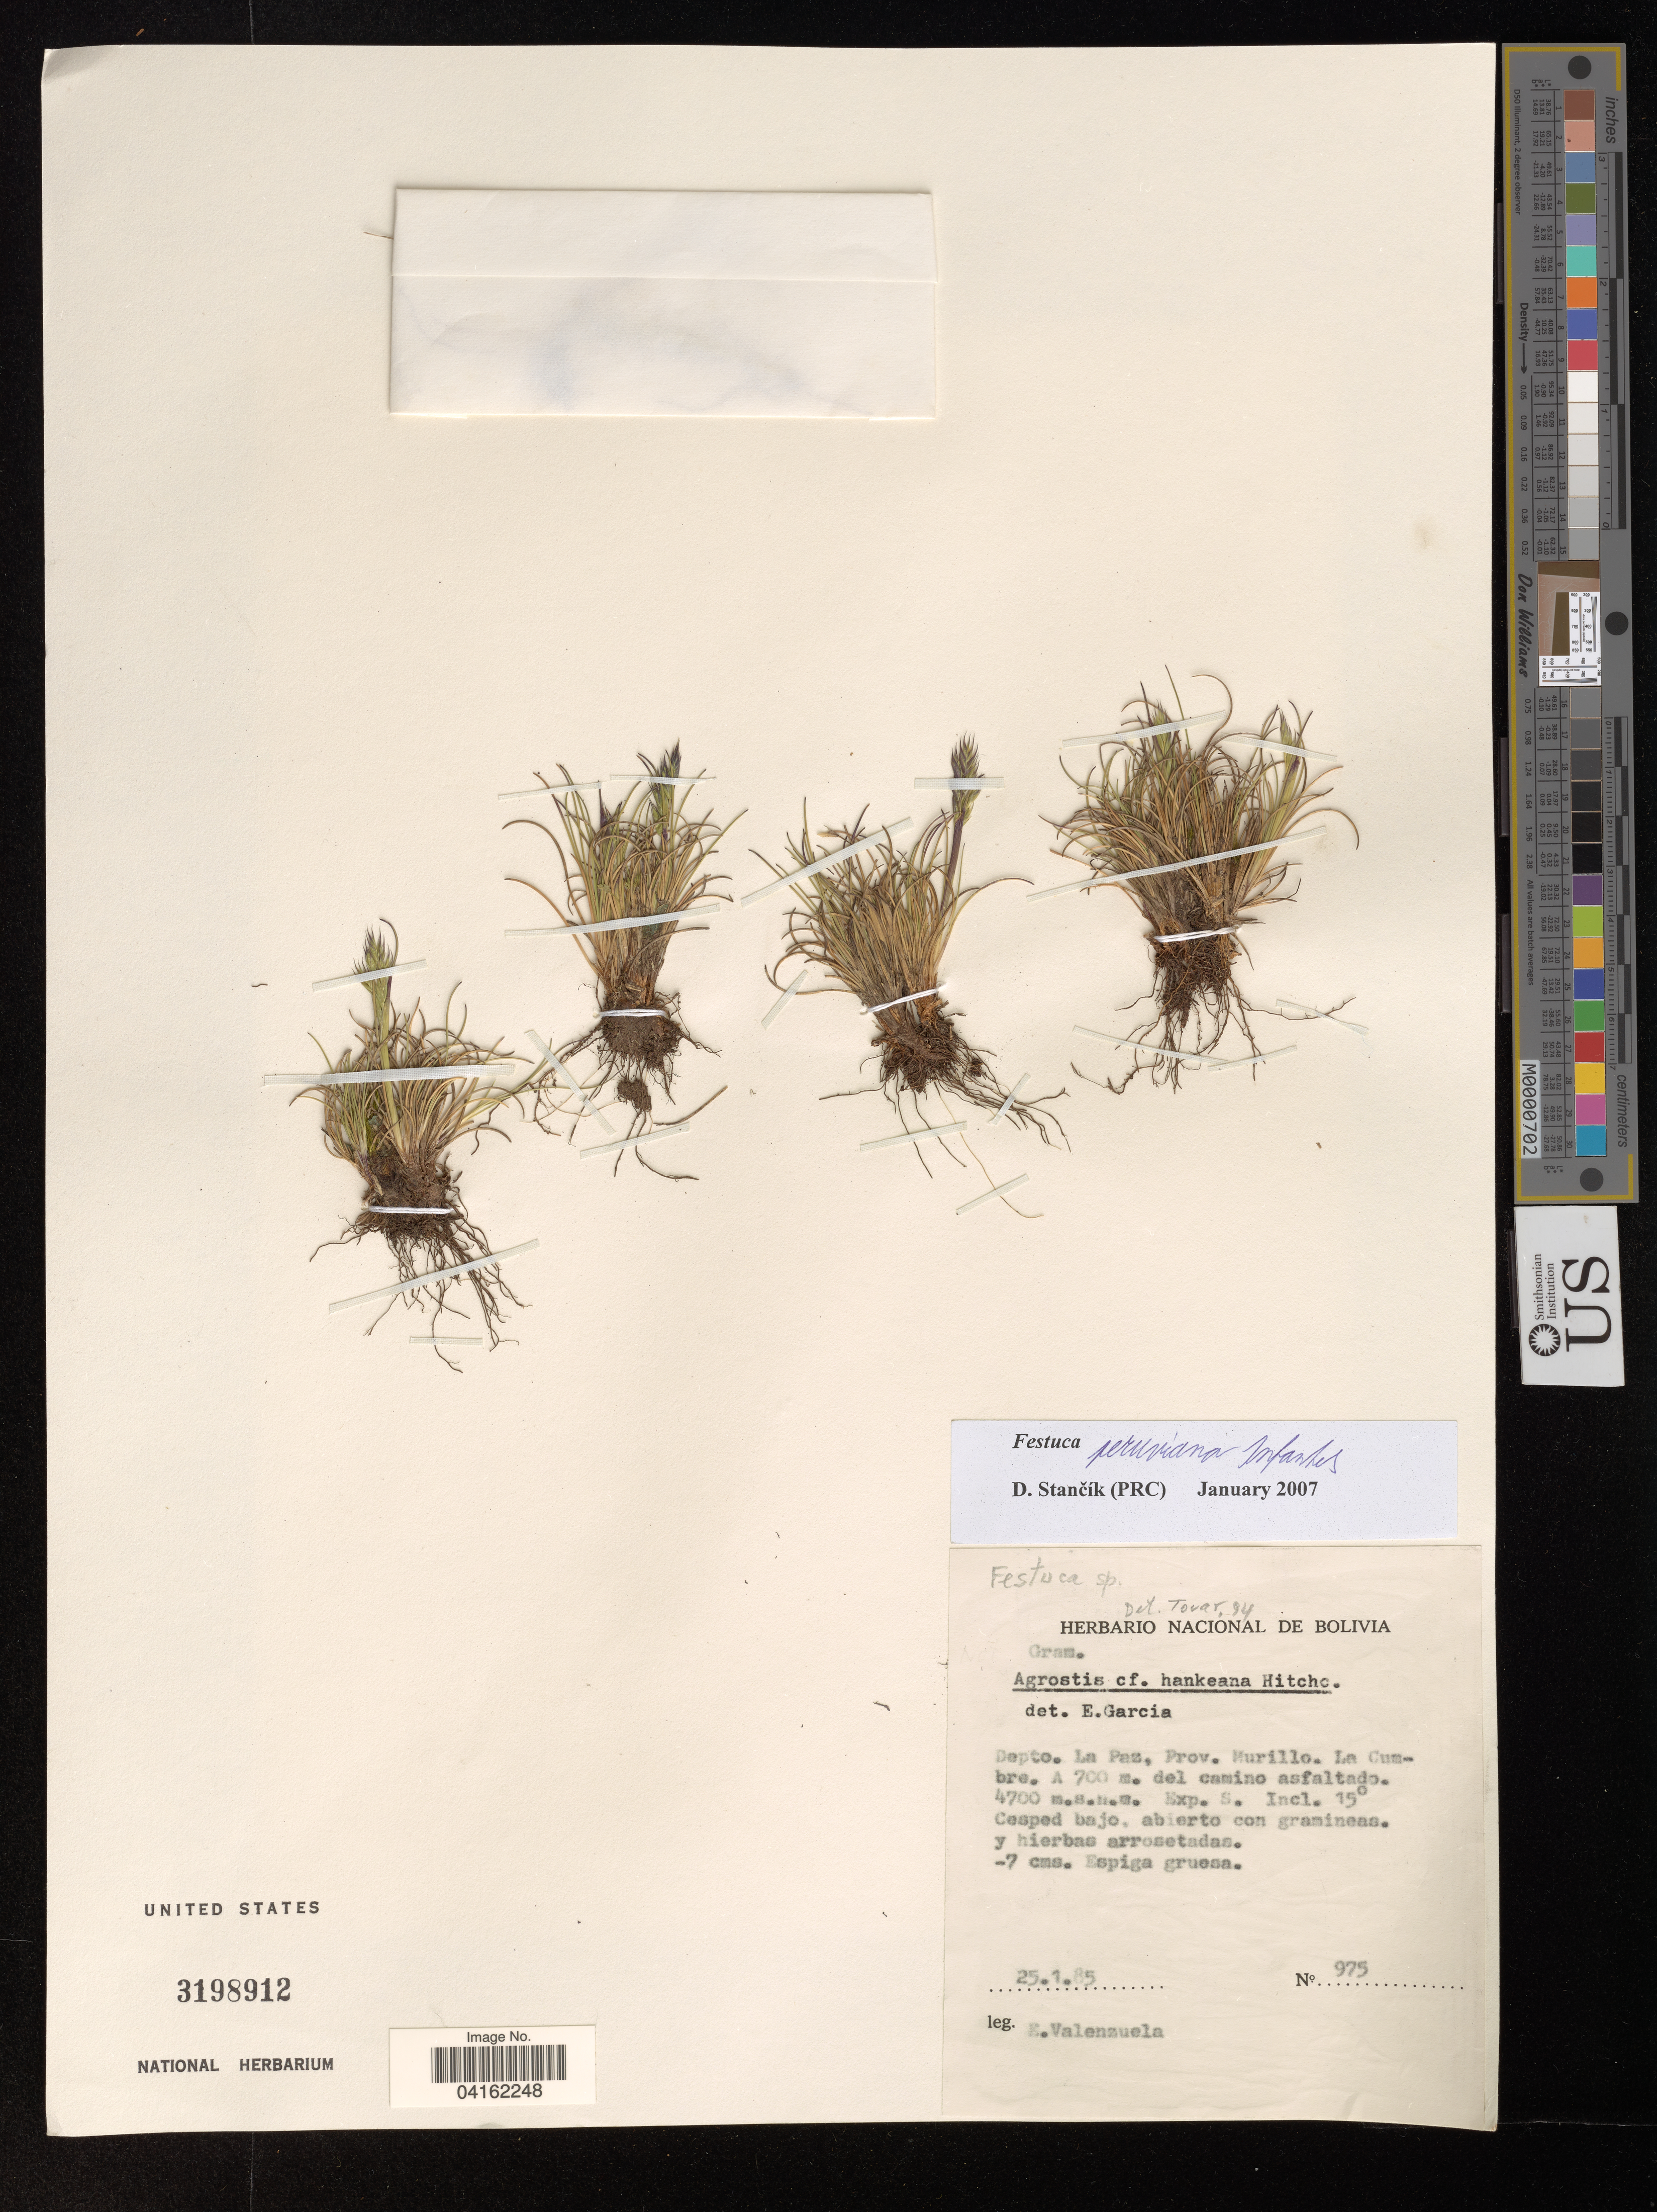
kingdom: Plantae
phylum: Tracheophyta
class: Liliopsida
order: Poales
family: Poaceae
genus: Festuca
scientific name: Festuca peruviana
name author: Infantes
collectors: E. Valenzuela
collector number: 975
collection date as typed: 25 1 85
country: Bolivia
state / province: La Paz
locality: Prov. Murillo. La Cumbre.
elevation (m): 700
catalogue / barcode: US 3198912